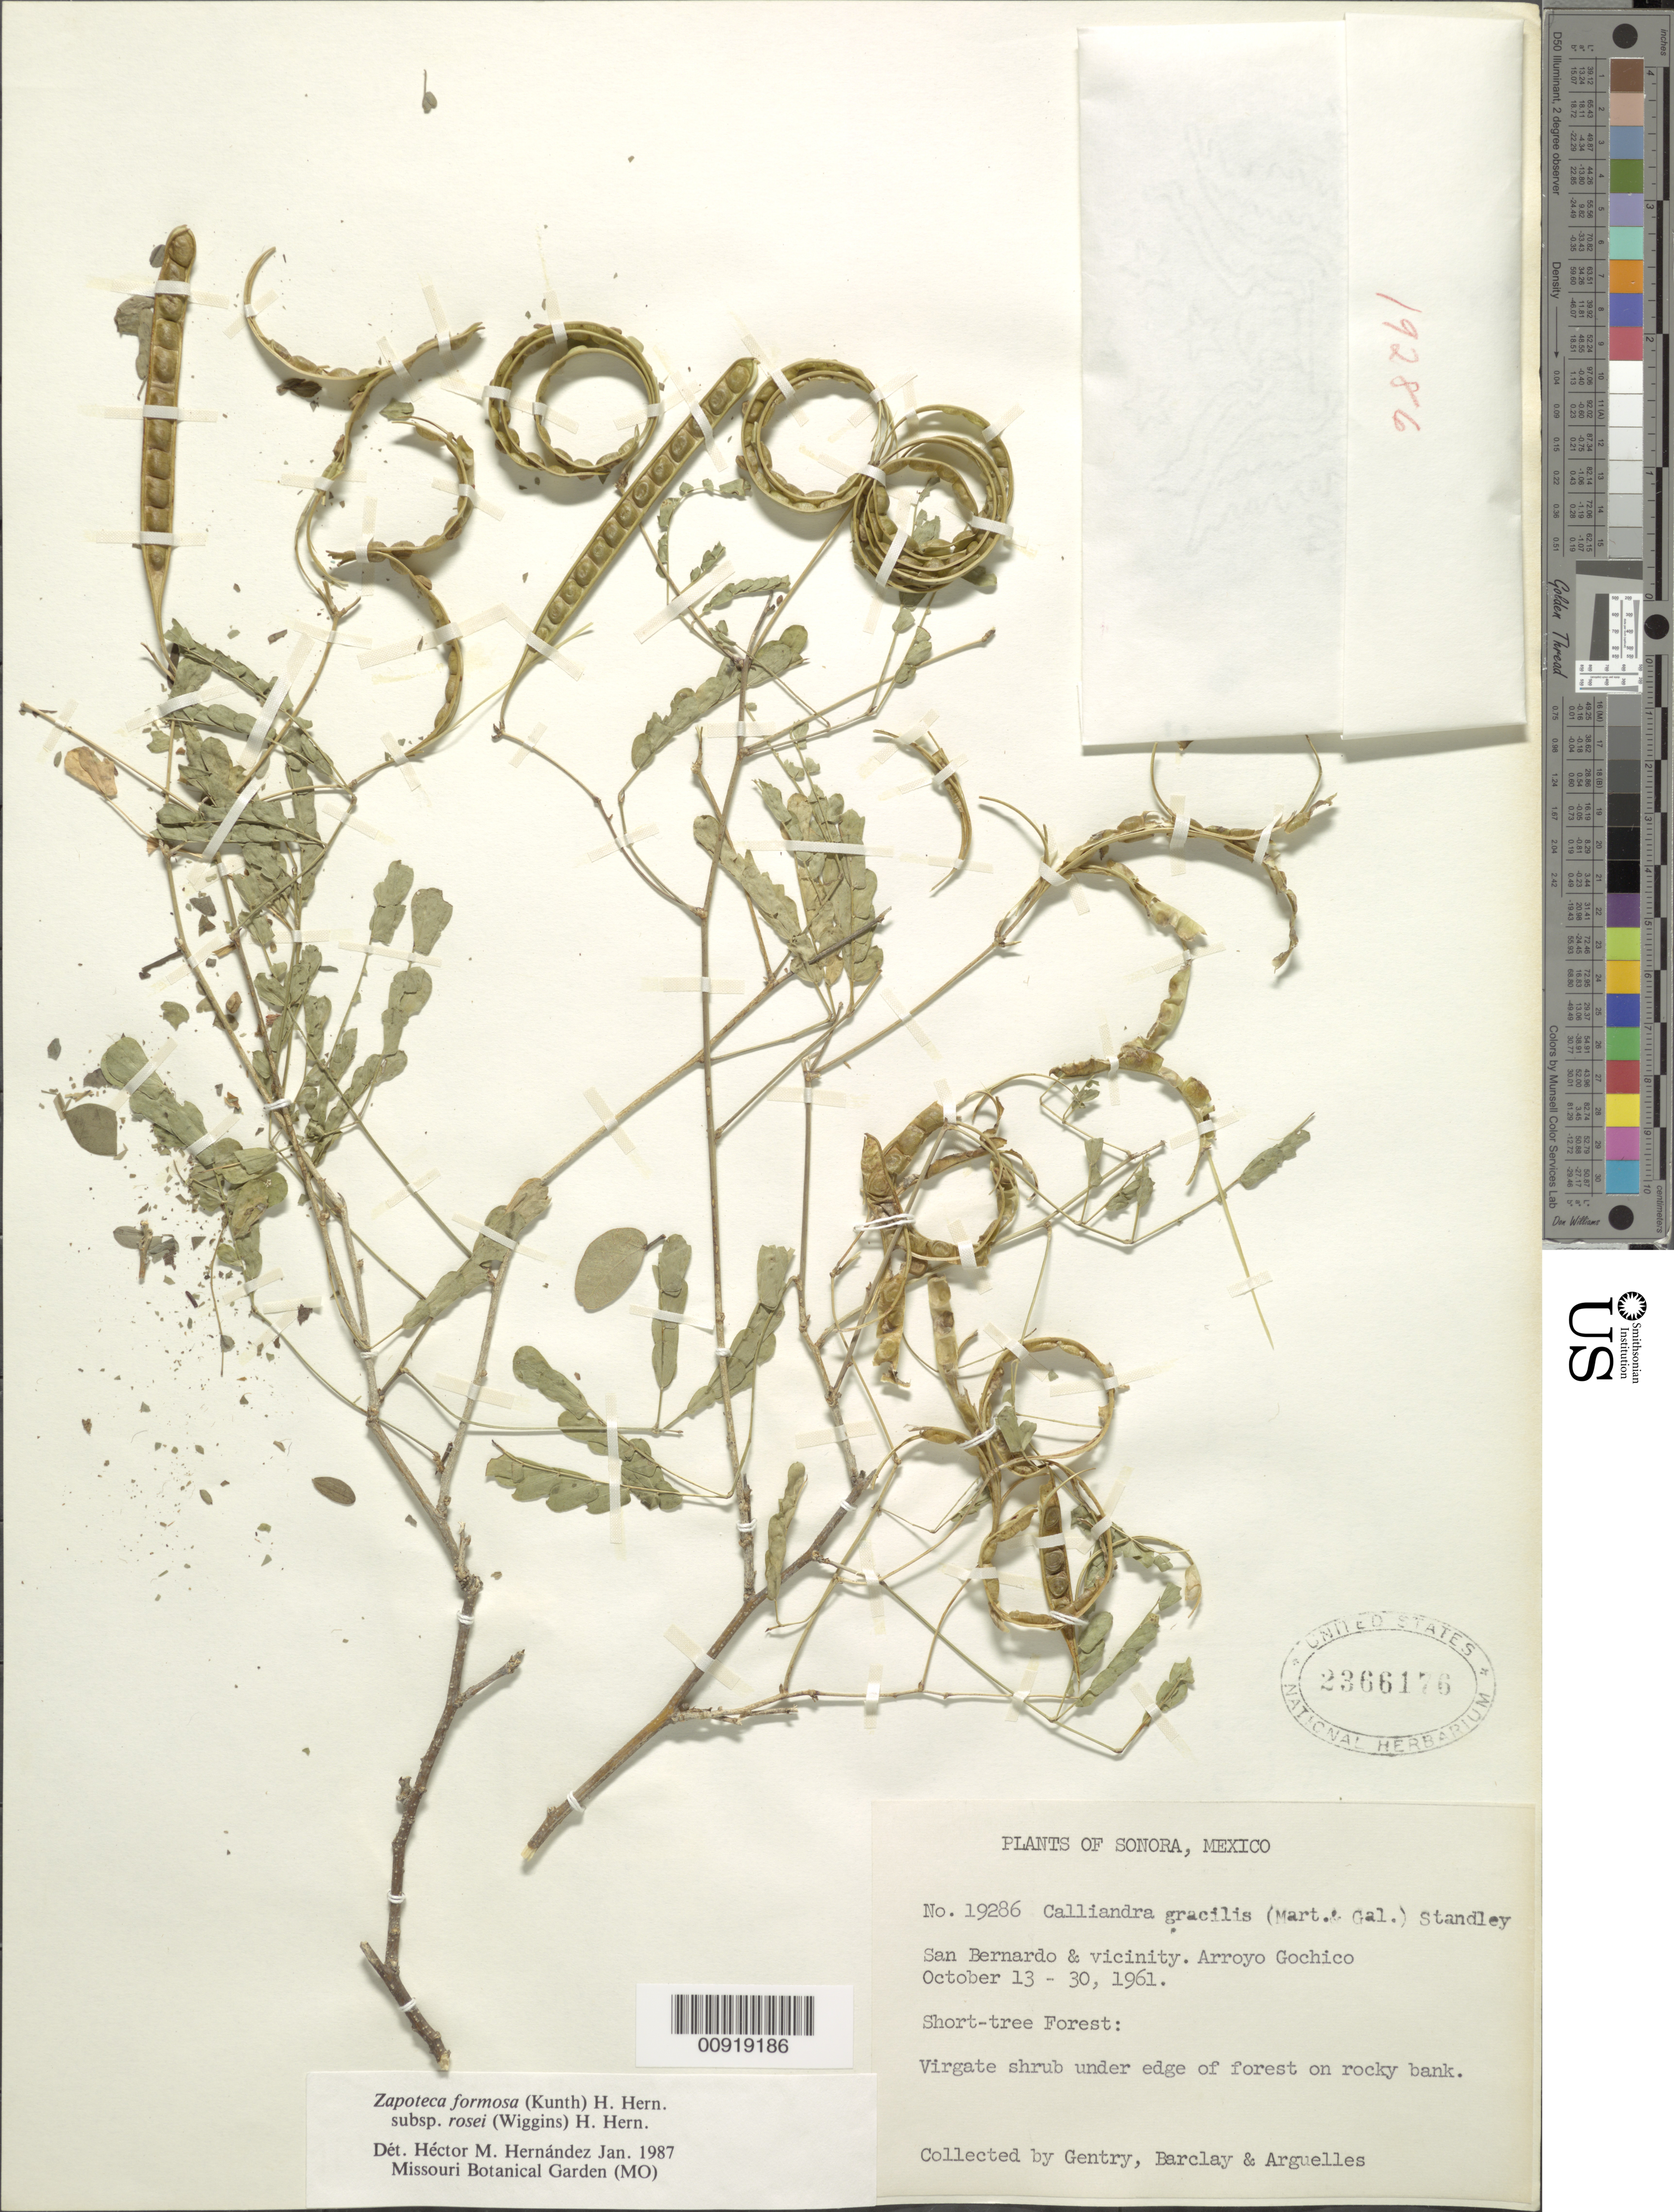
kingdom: Plantae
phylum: Tracheophyta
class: Magnoliopsida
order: Fabales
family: Fabaceae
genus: Zapoteca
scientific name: Zapoteca formosa subsp. rosei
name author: (Wiggins) H.M. Hern.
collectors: Gentry, --, -- Barclay & Arguelles, --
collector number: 19286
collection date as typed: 13 Oct 1961 to 30 Oct 1961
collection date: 1961-10-13/1961-10-30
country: Mexico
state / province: Sonora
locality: San Bernardo & vicinity. Arroyo Gochico.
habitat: Under edge of forest on rocky bank. Short-tree Forest.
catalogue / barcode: US 2366176